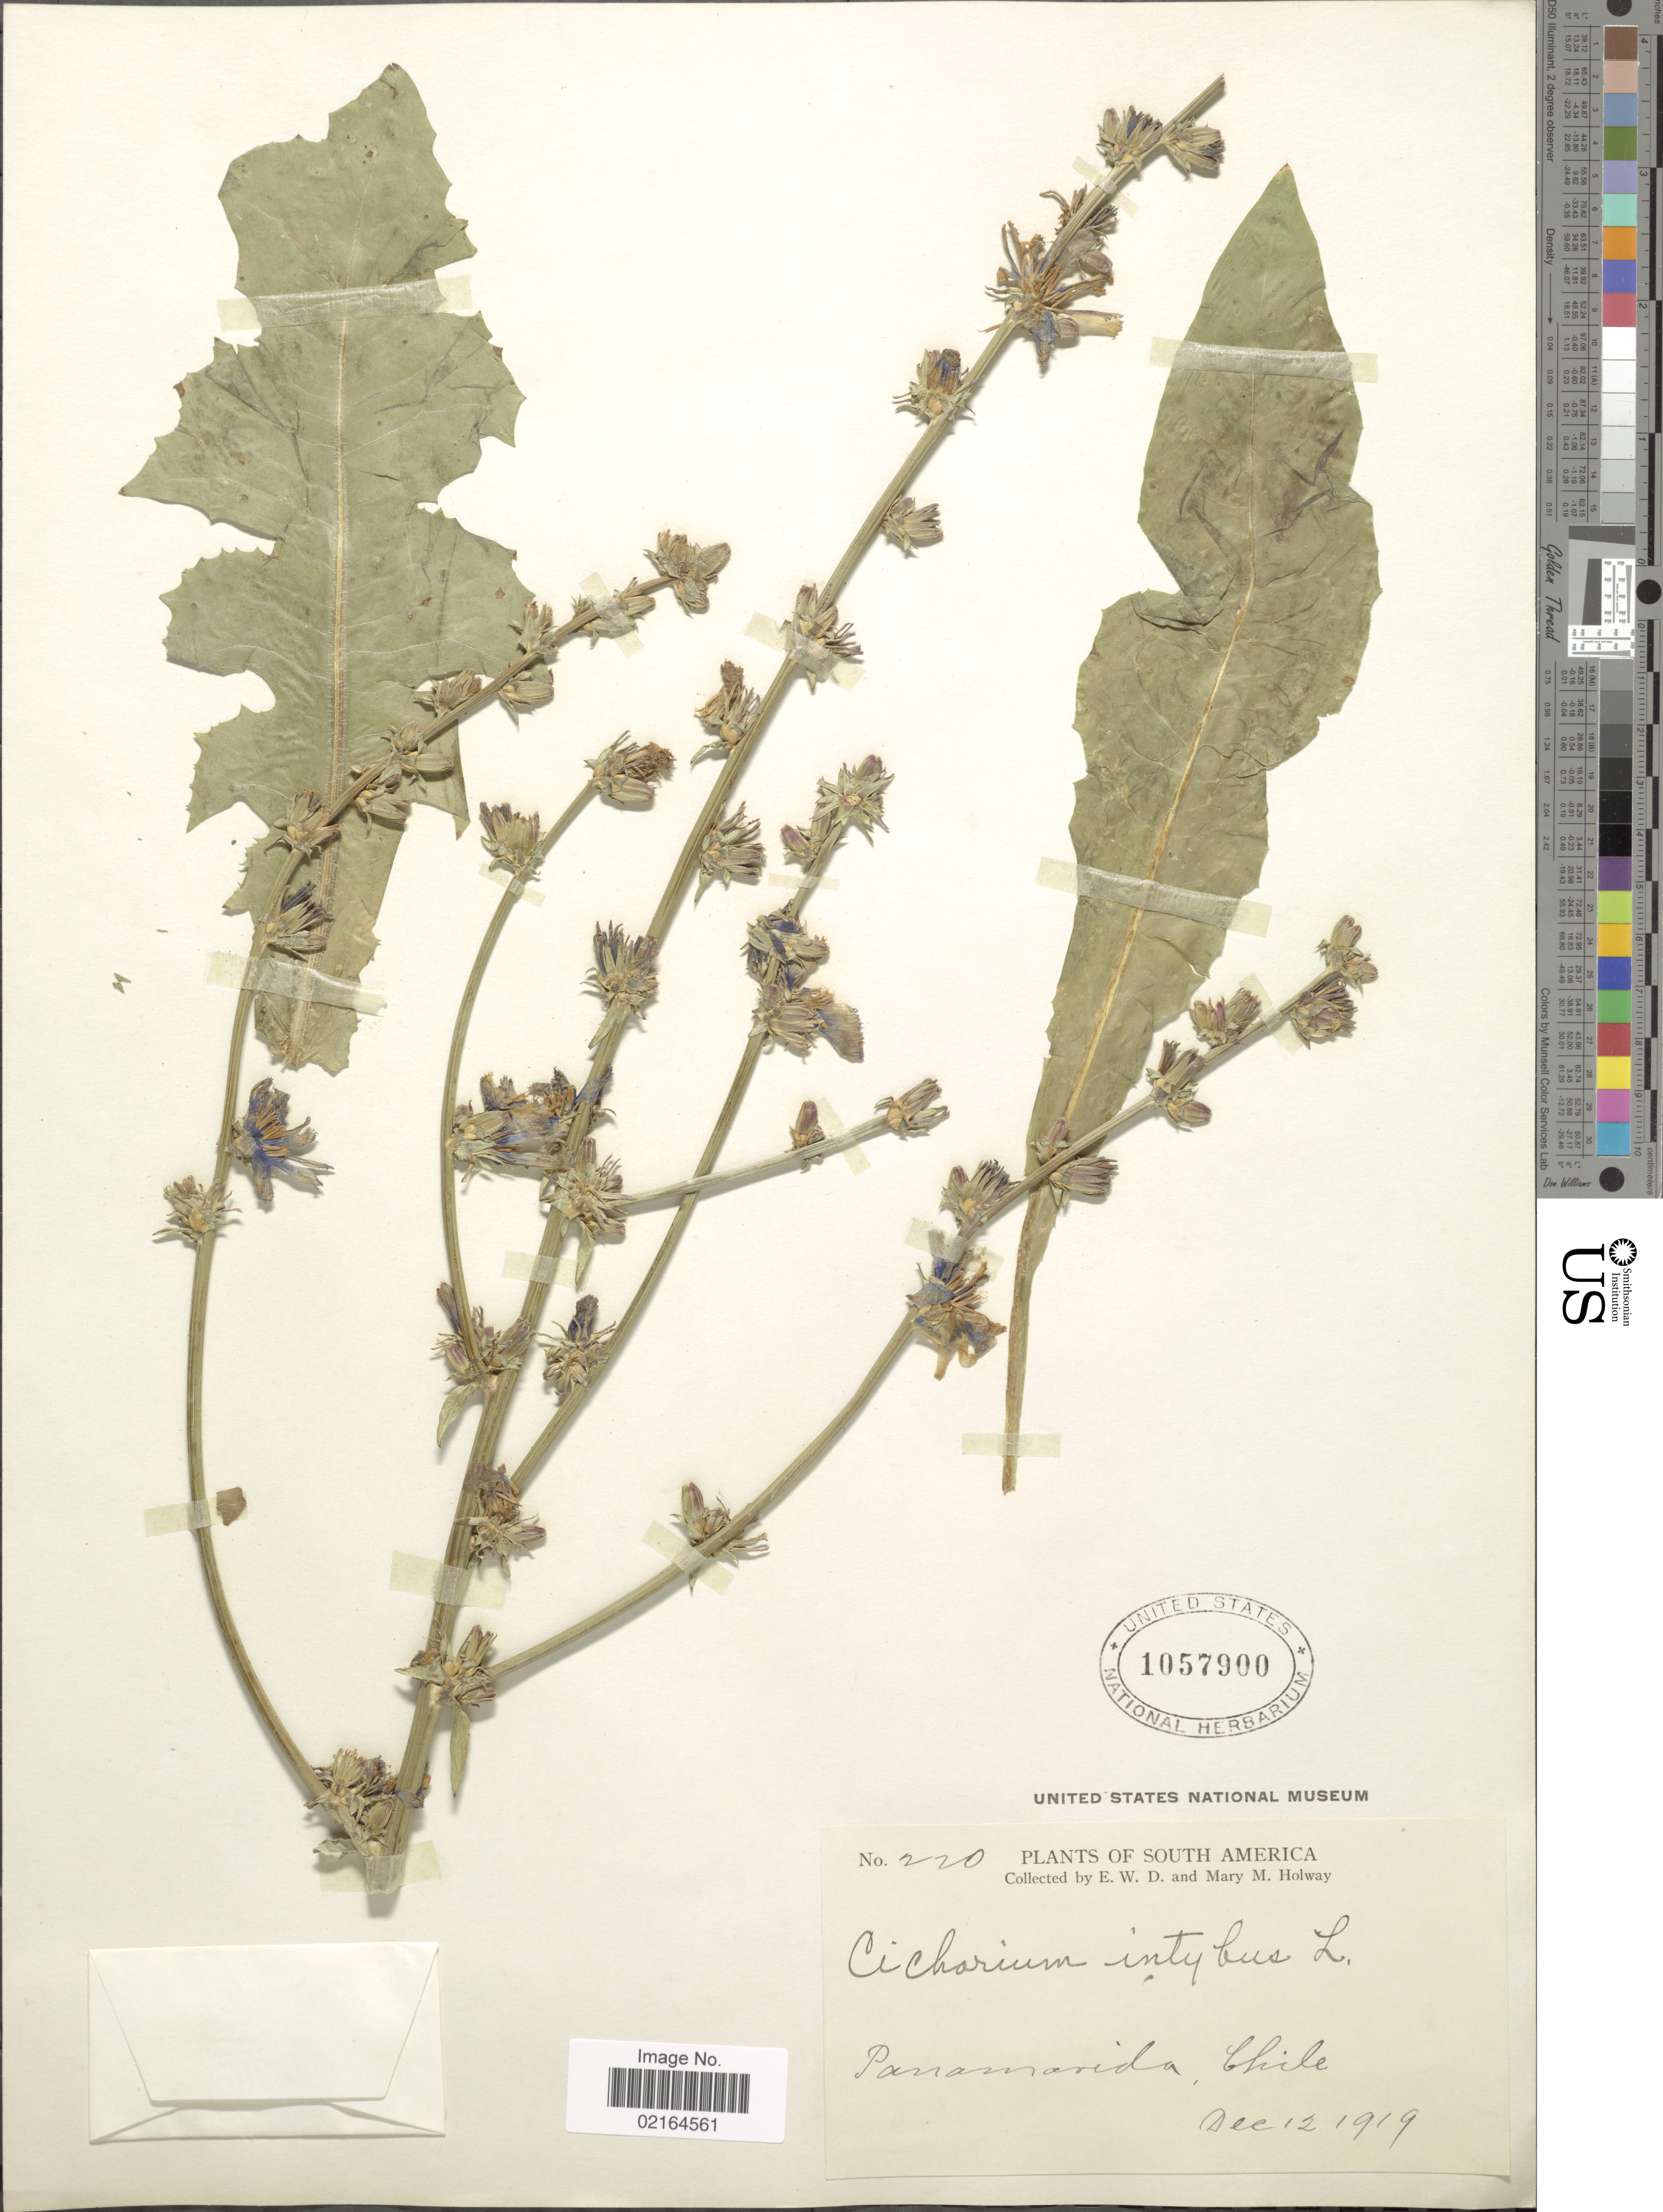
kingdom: Plantae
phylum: Tracheophyta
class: Magnoliopsida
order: Asterales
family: Asteraceae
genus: Cichorium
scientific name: Cichorium intybus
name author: L.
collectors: E. W. D. Holway & M. M. Holway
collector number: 220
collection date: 1919-12-12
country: Chile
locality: Panamarida, Chile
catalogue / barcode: US 1057900